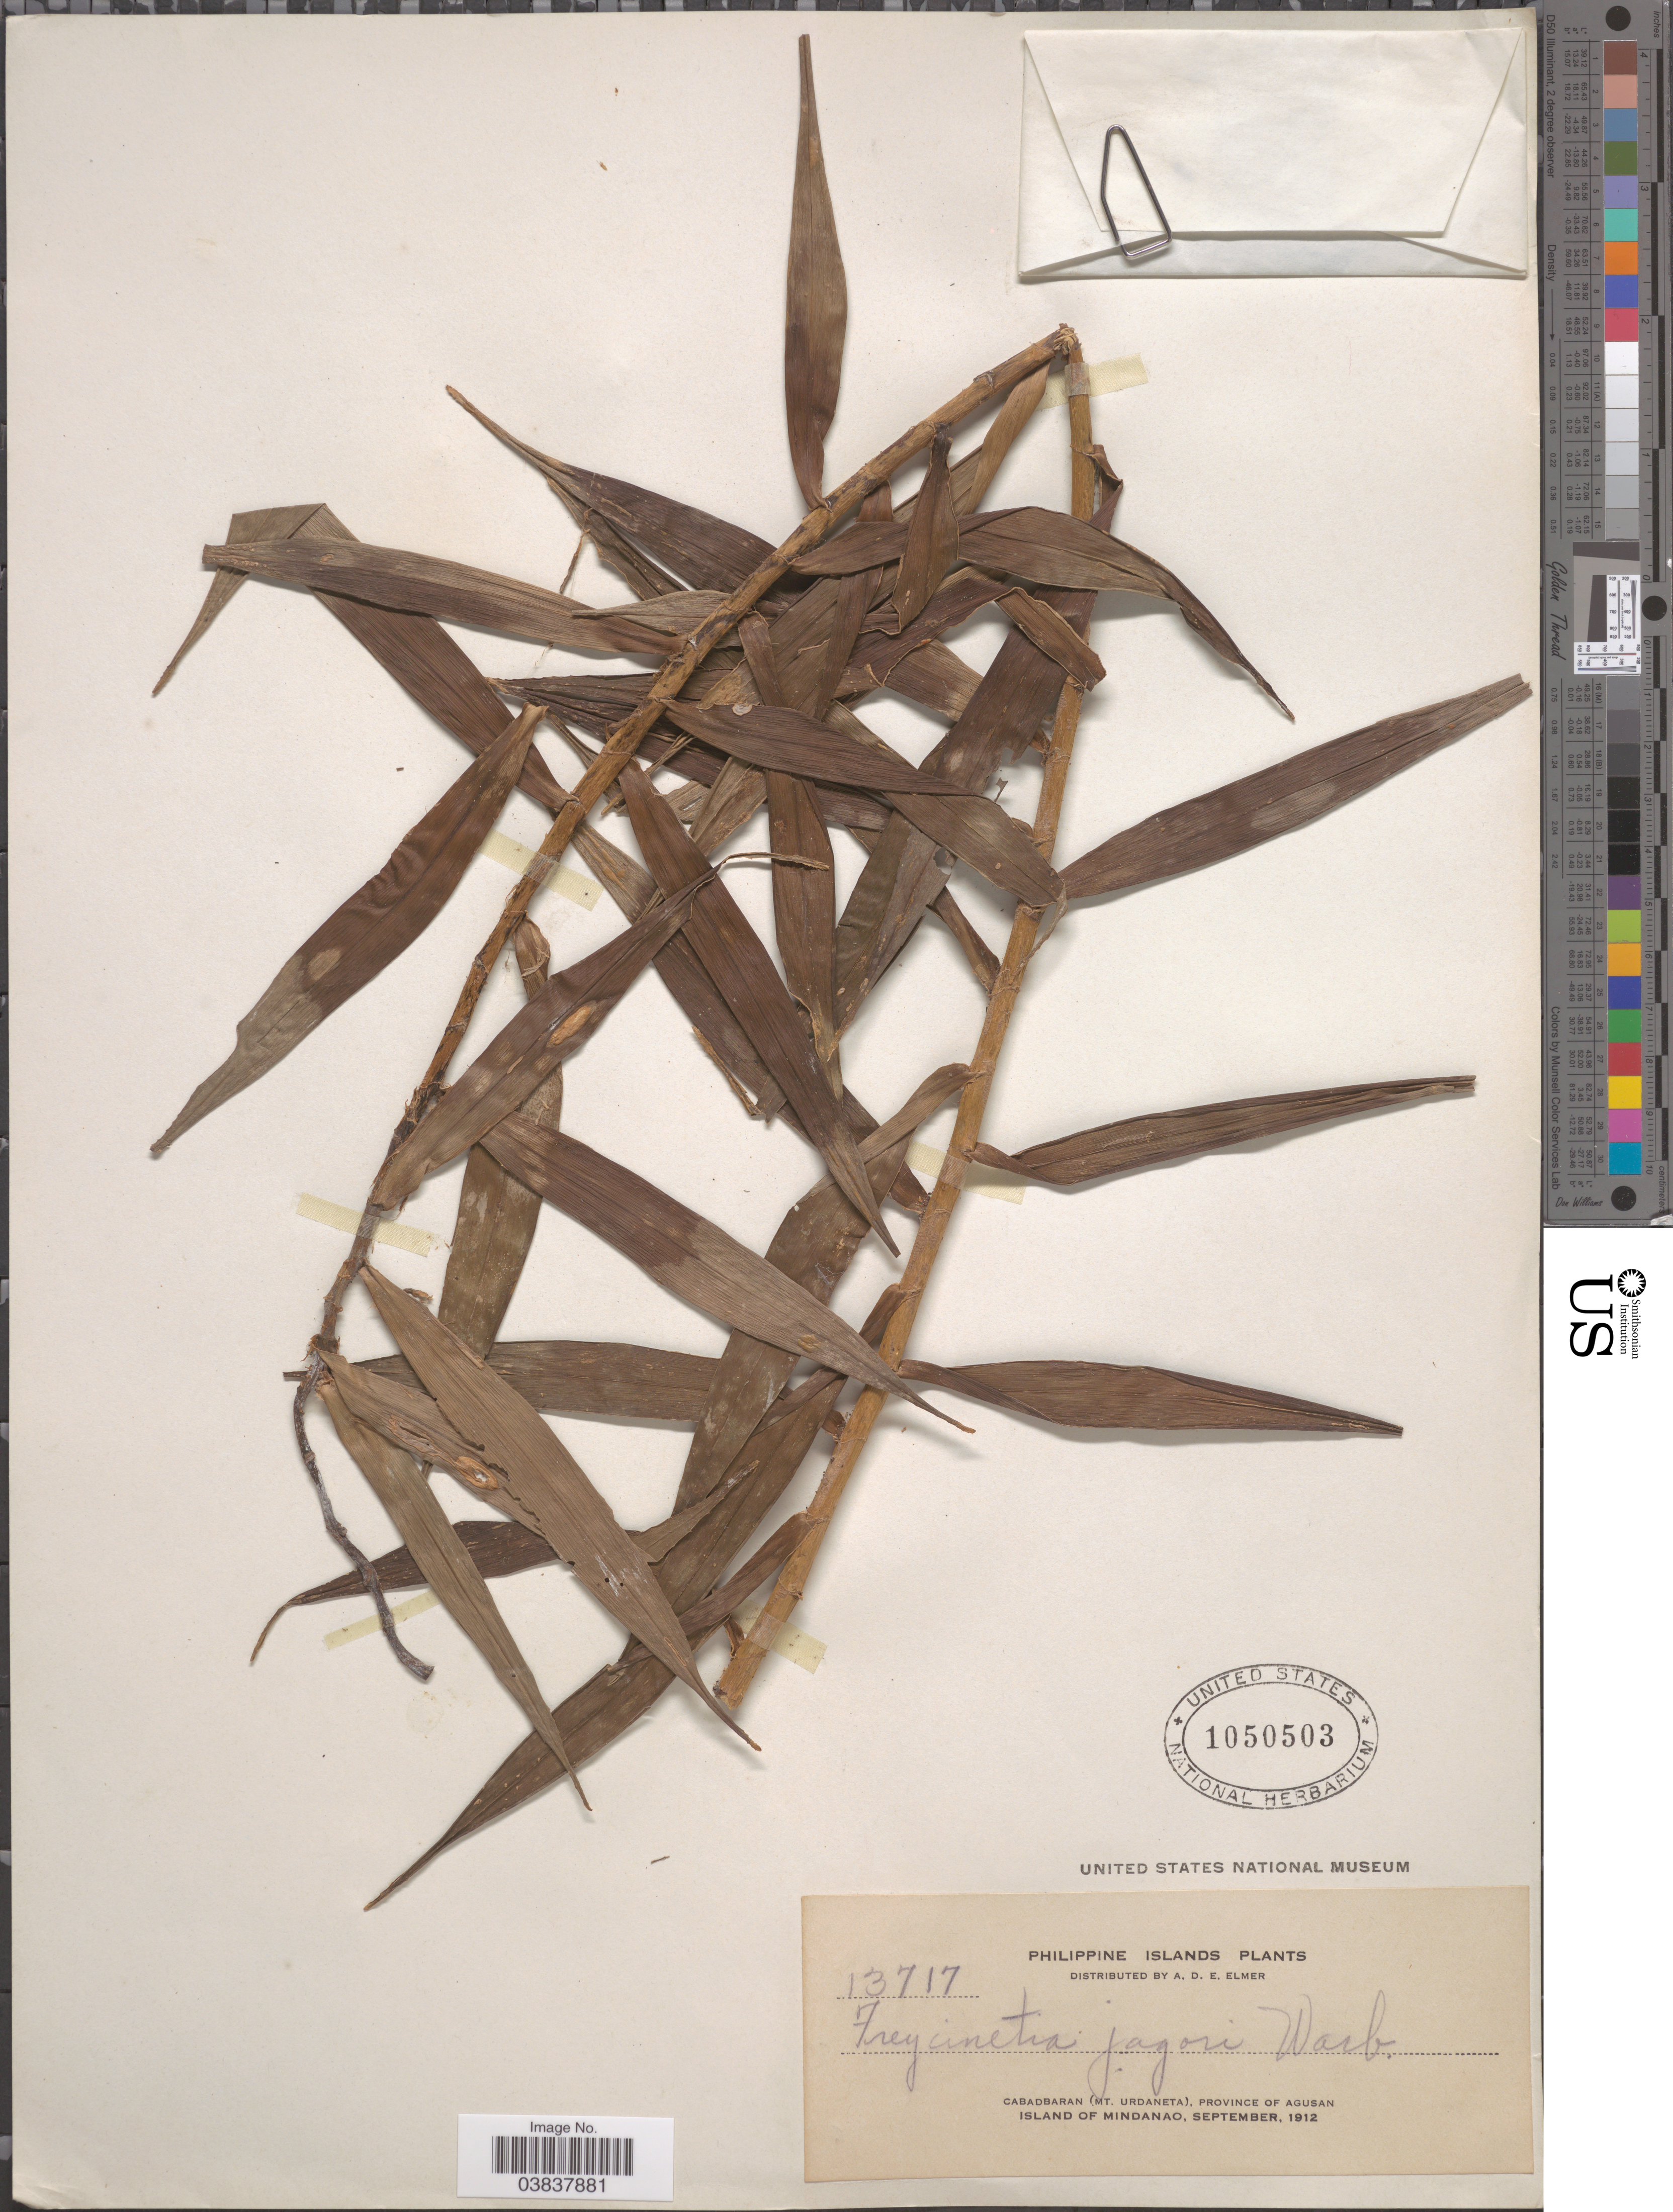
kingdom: Plantae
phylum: Tracheophyta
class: Liliopsida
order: Pandanales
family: Pandanaceae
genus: Freycinetia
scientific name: Freycinetia jagorii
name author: Warb.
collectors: A. D. E. Elmer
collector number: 13717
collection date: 1912-09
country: Philippines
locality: Cabadbaran (Mt. Urdaneta), Province of Agusan, Island of Mindanao.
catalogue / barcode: US 1050503